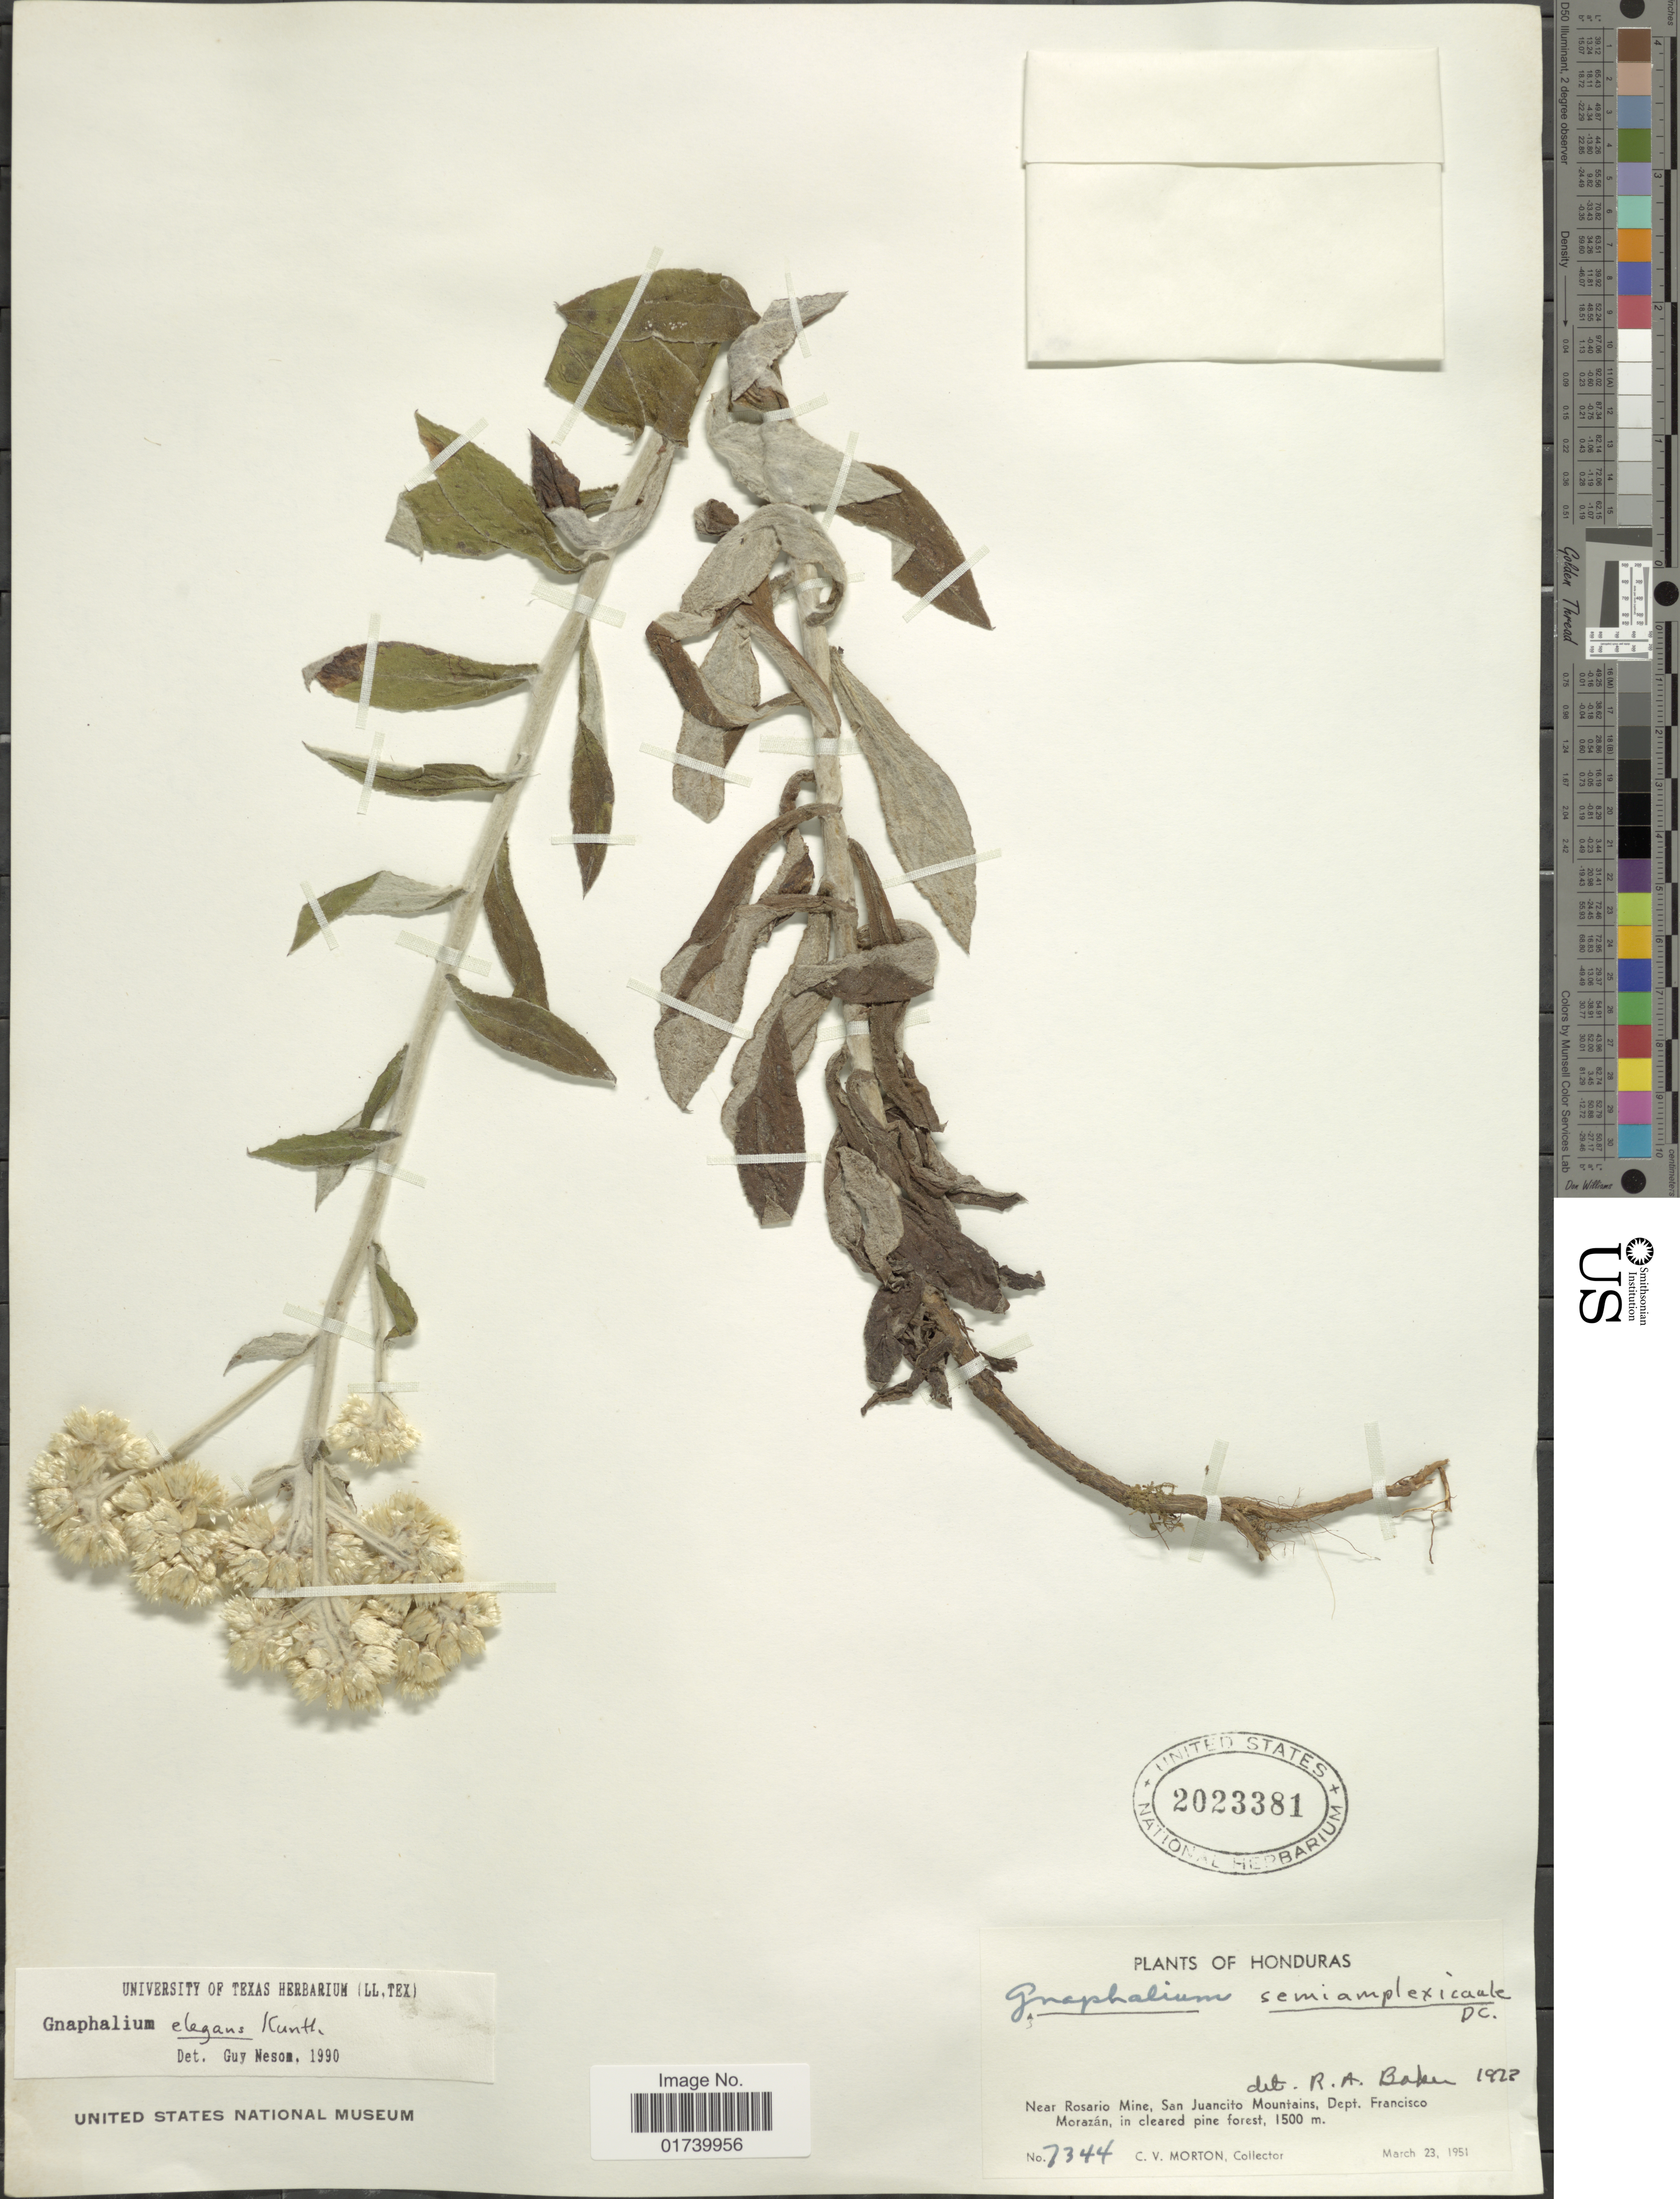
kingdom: Plantae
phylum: Tracheophyta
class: Magnoliopsida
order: Asterales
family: Asteraceae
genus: Pseudognaphalium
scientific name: Pseudognaphalium elegans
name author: (Kunth) Kartesz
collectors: C. V. Morton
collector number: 7344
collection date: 1951-03-23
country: Honduras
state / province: Fco. Morazán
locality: Near Rosario Mine, San Juancito, Mountains, Dept Francisco Morazan, in cleared pine forest.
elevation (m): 1500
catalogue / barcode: US 2023381